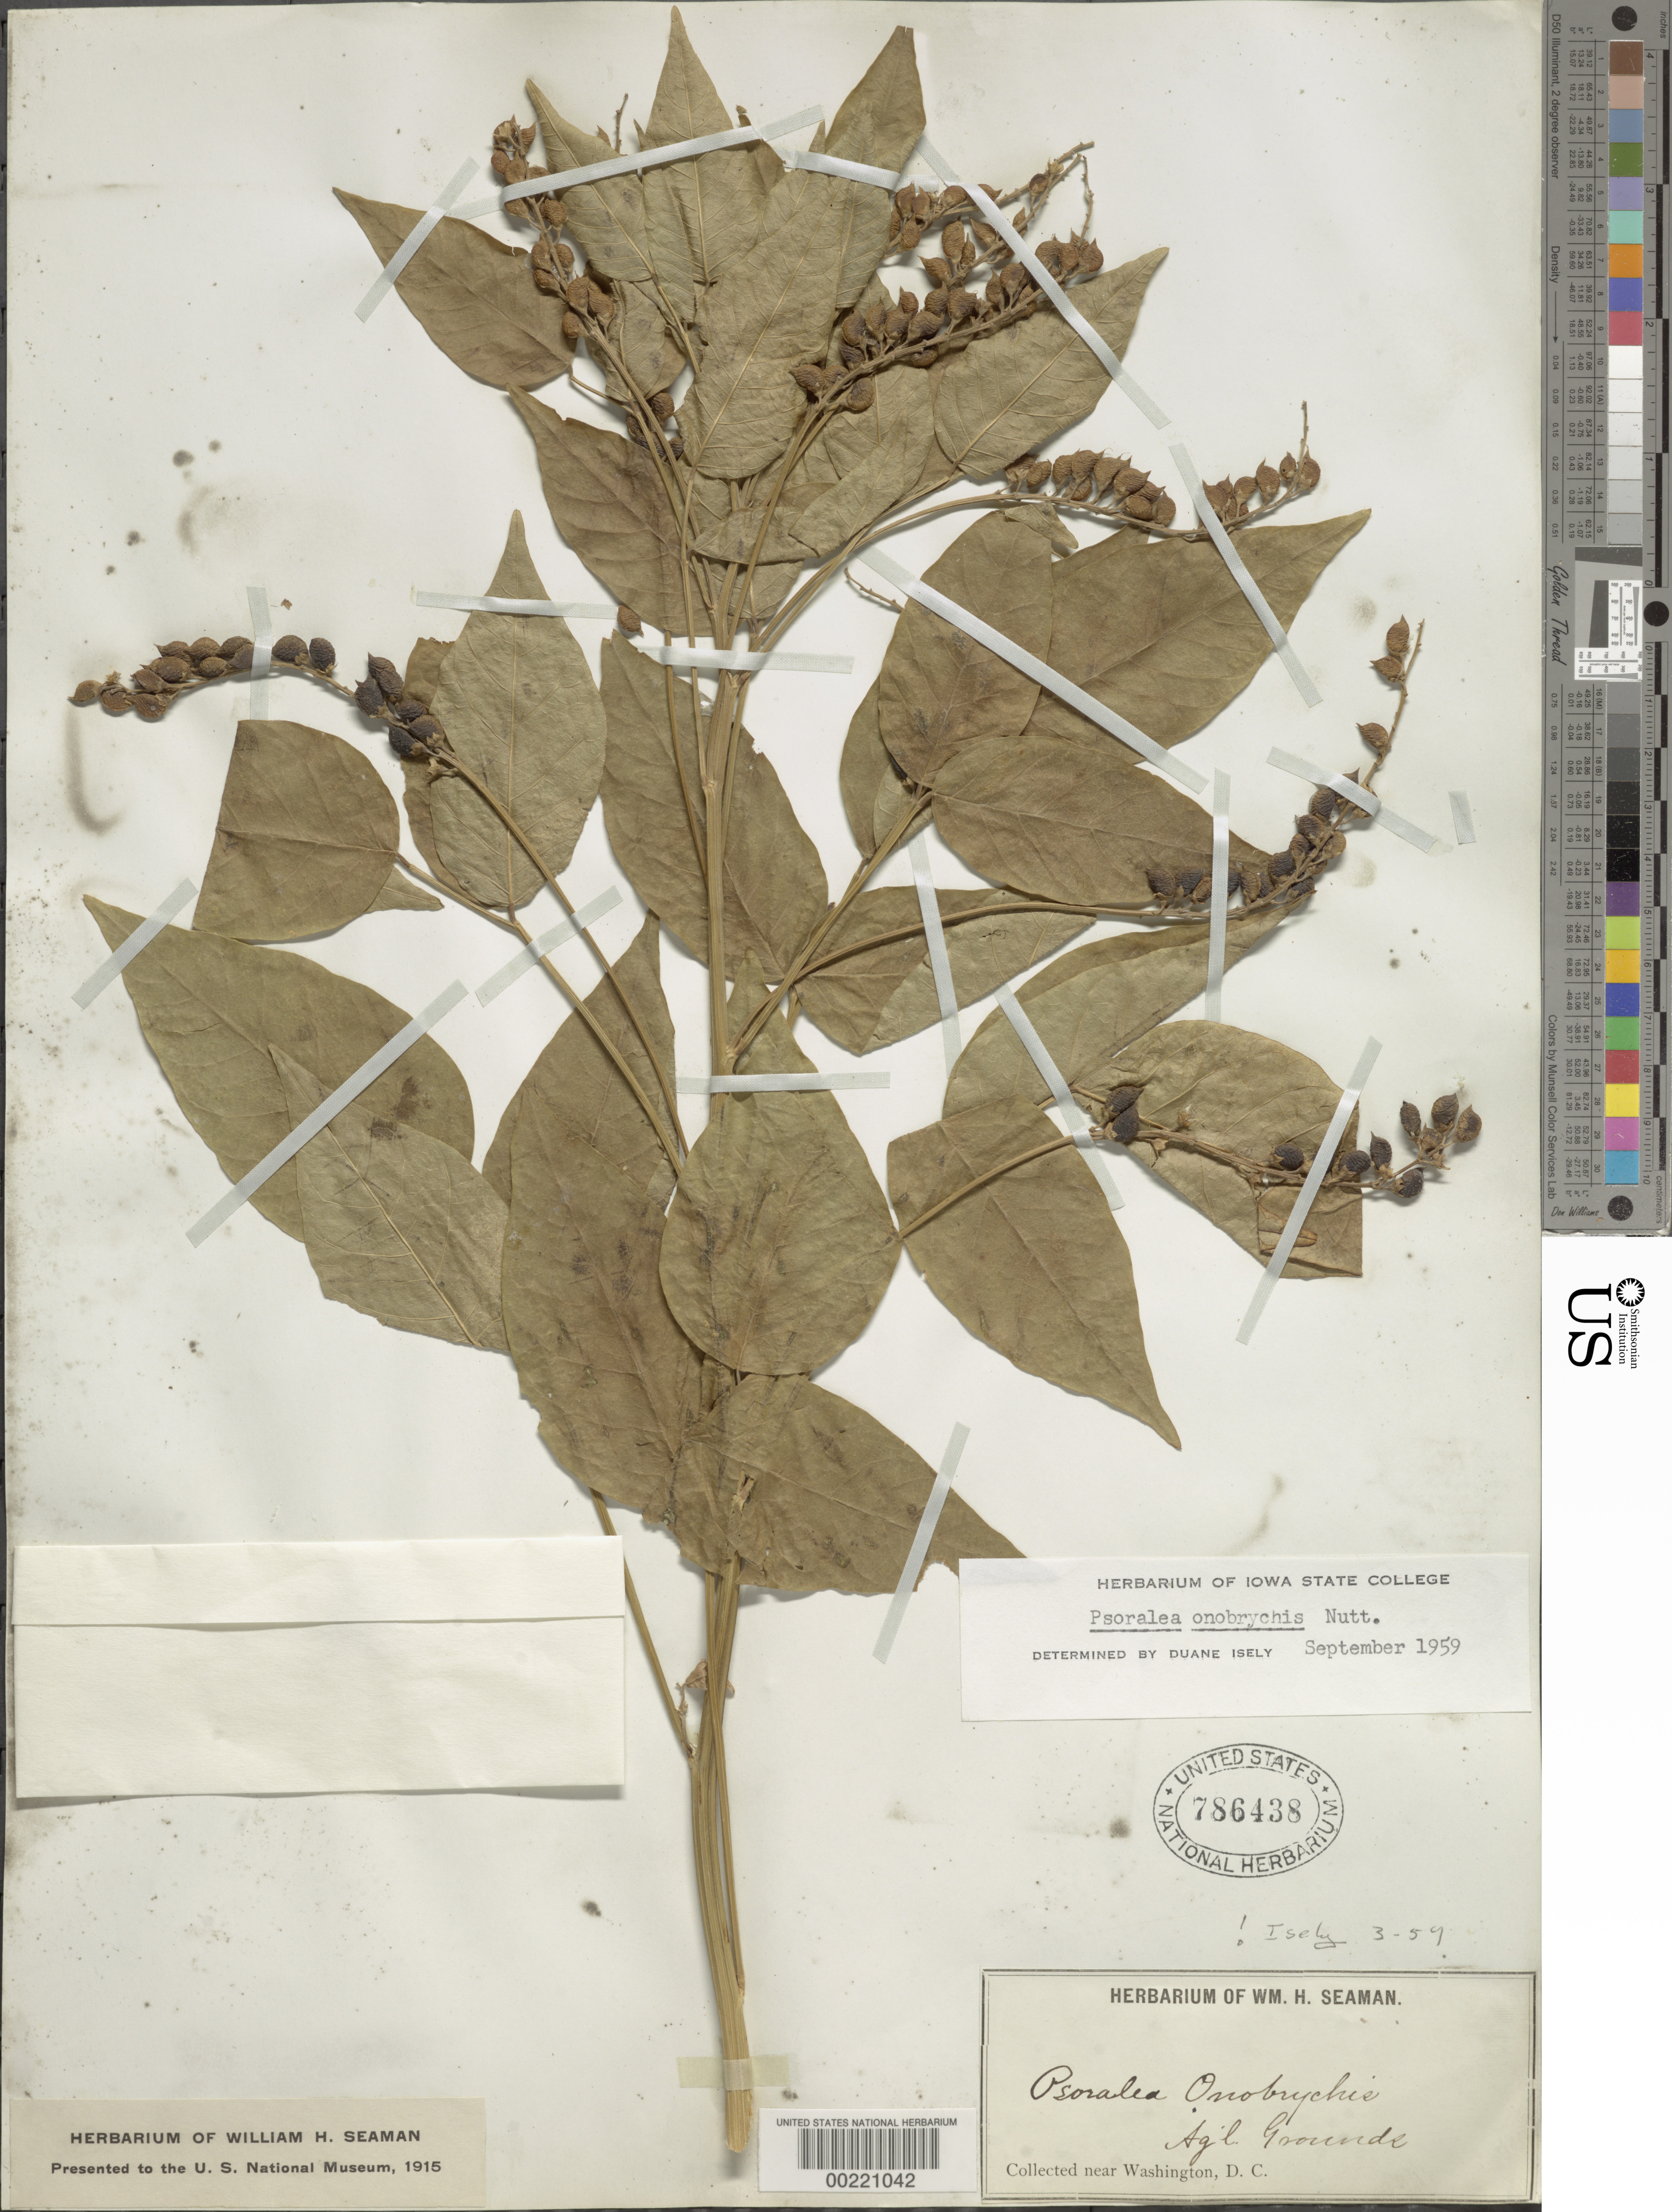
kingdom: Plantae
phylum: Tracheophyta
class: Magnoliopsida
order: Fabales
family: Fabaceae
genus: Psoralea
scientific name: Psoralea onobrychis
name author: Nutt.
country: United States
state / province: District of Columbia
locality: Department of Agriculture grounds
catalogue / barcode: US 786438